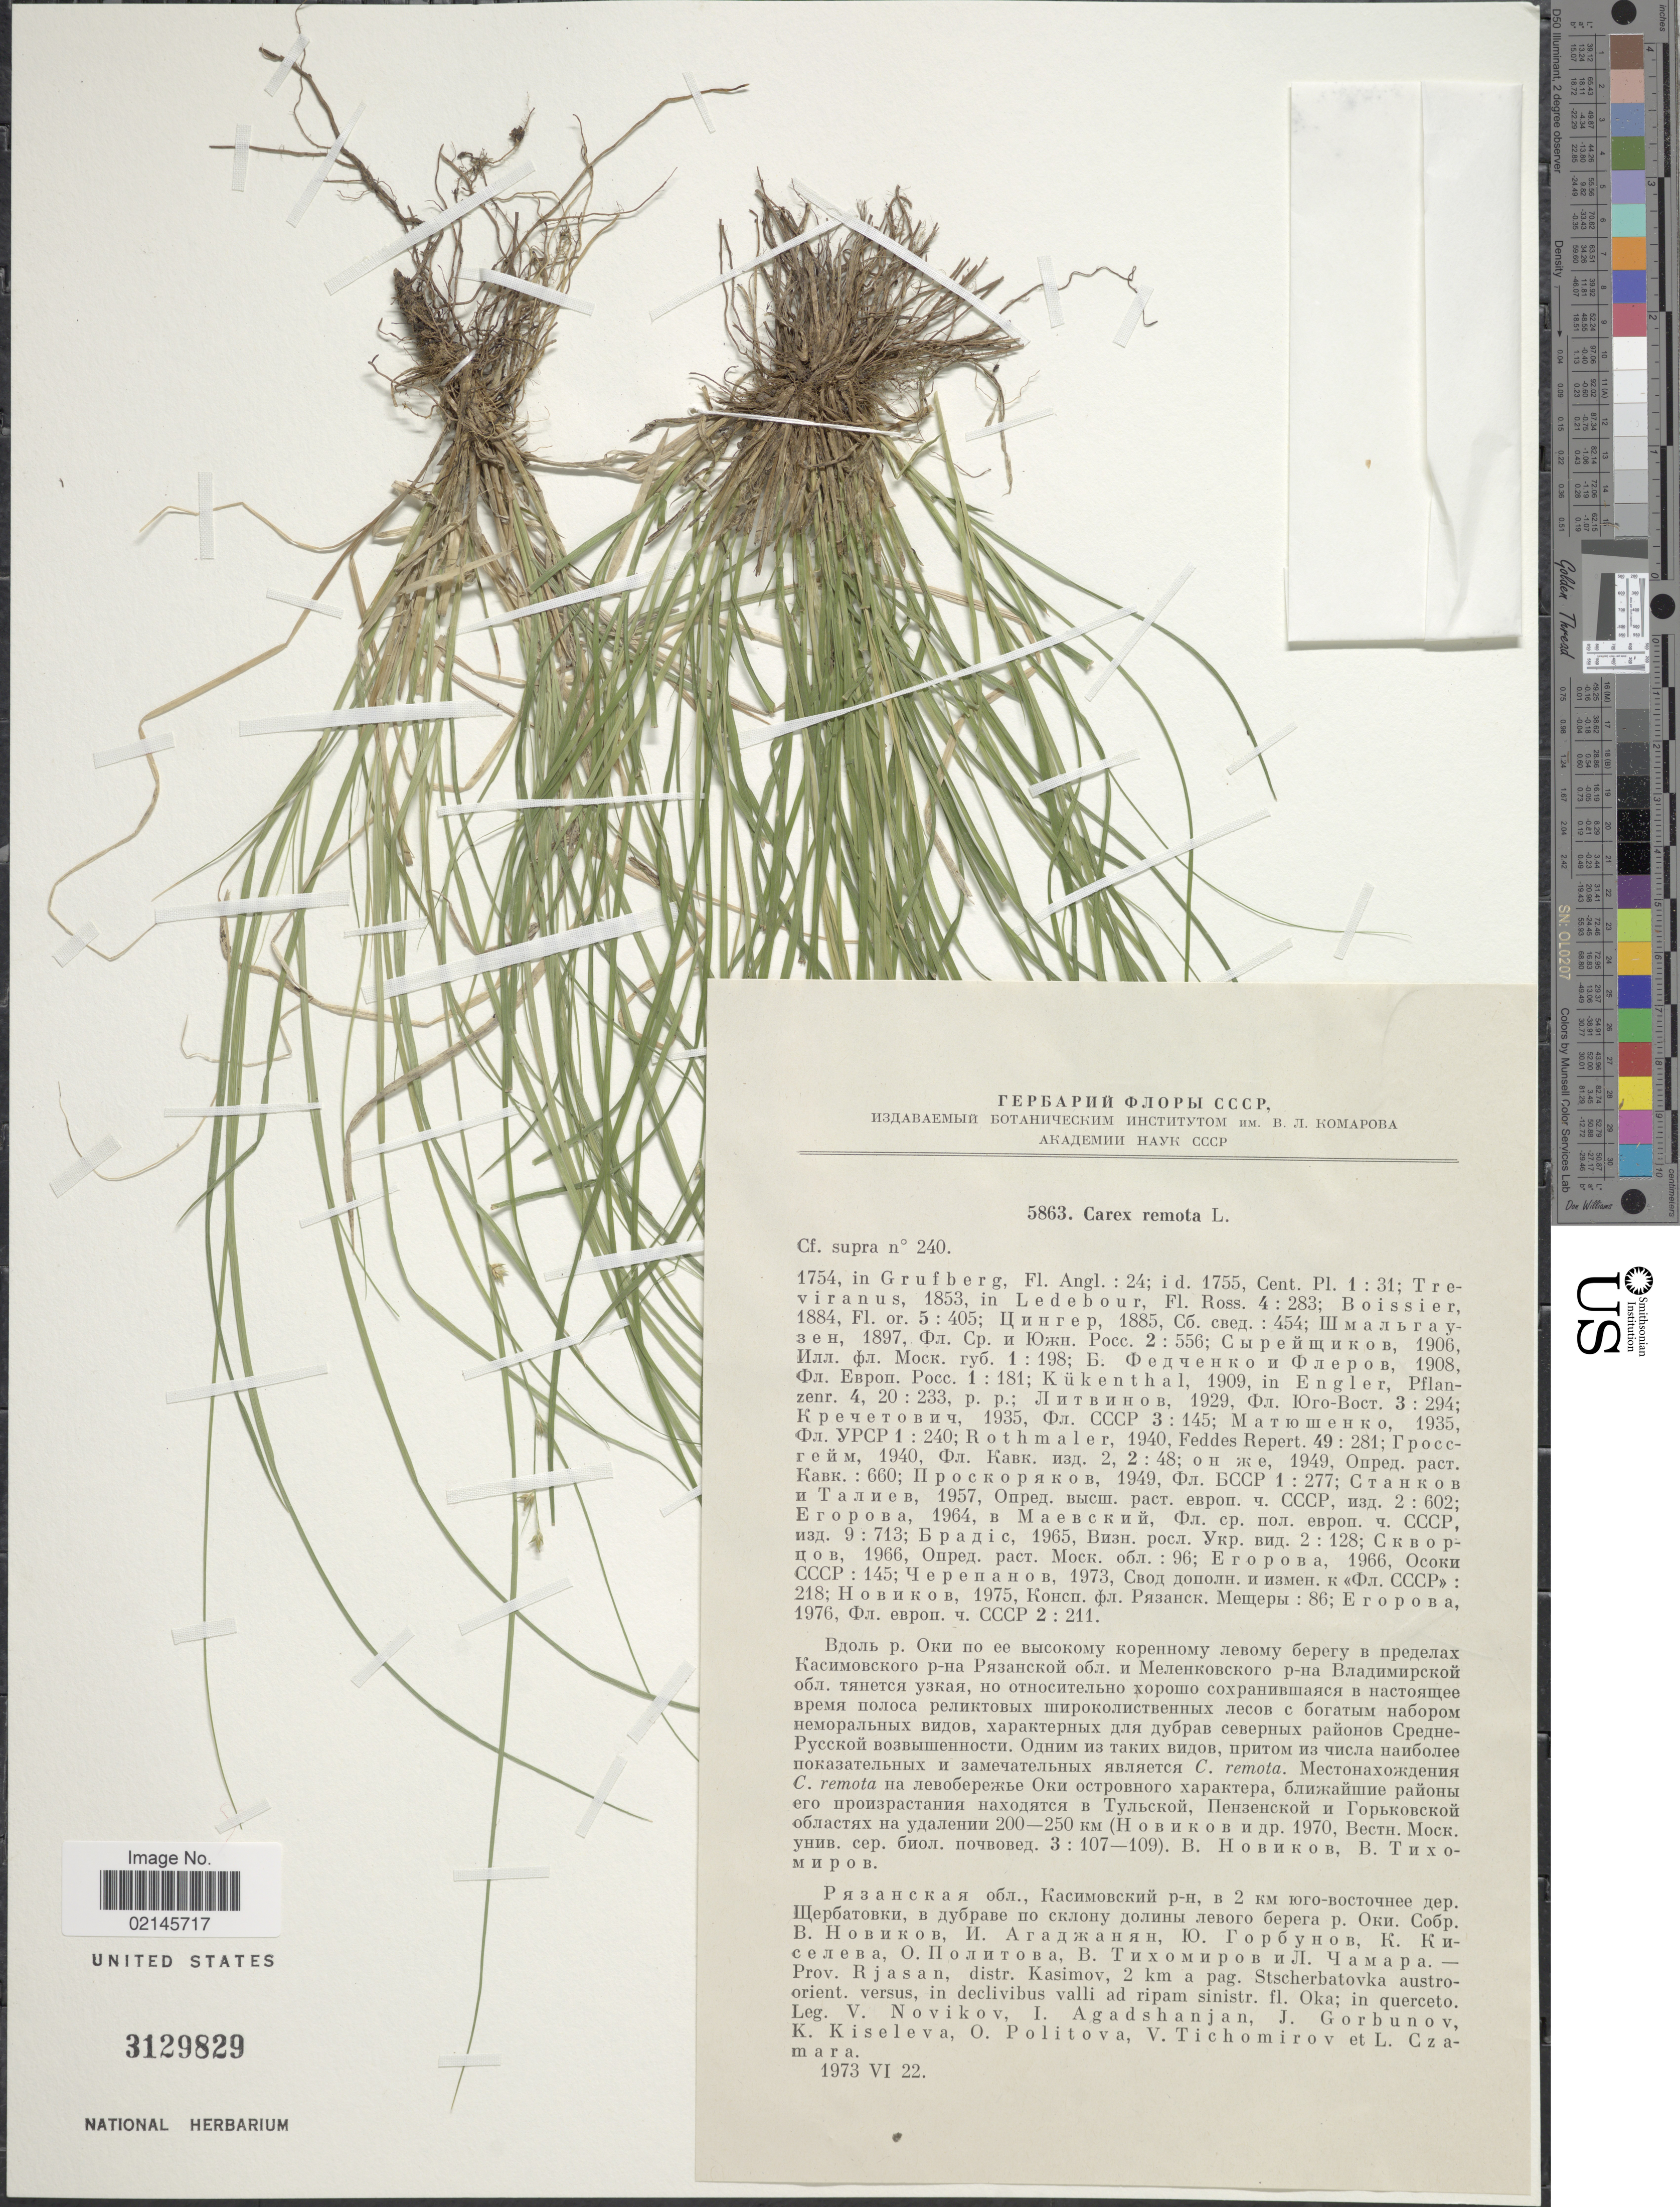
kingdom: Plantae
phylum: Tracheophyta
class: Liliopsida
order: Poales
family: Cyperaceae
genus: Carex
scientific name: Carex remota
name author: L.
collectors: V. Novikov, I. Agadshanjan, J. Gorbunov, K. Kiseleva & et al.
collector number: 5863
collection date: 1973-06-22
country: Russian Federation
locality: Prov. Rjasan, distr. Kasimov, 2 km apag. Stscherbatovka austro orient. versus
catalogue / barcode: US 3129829